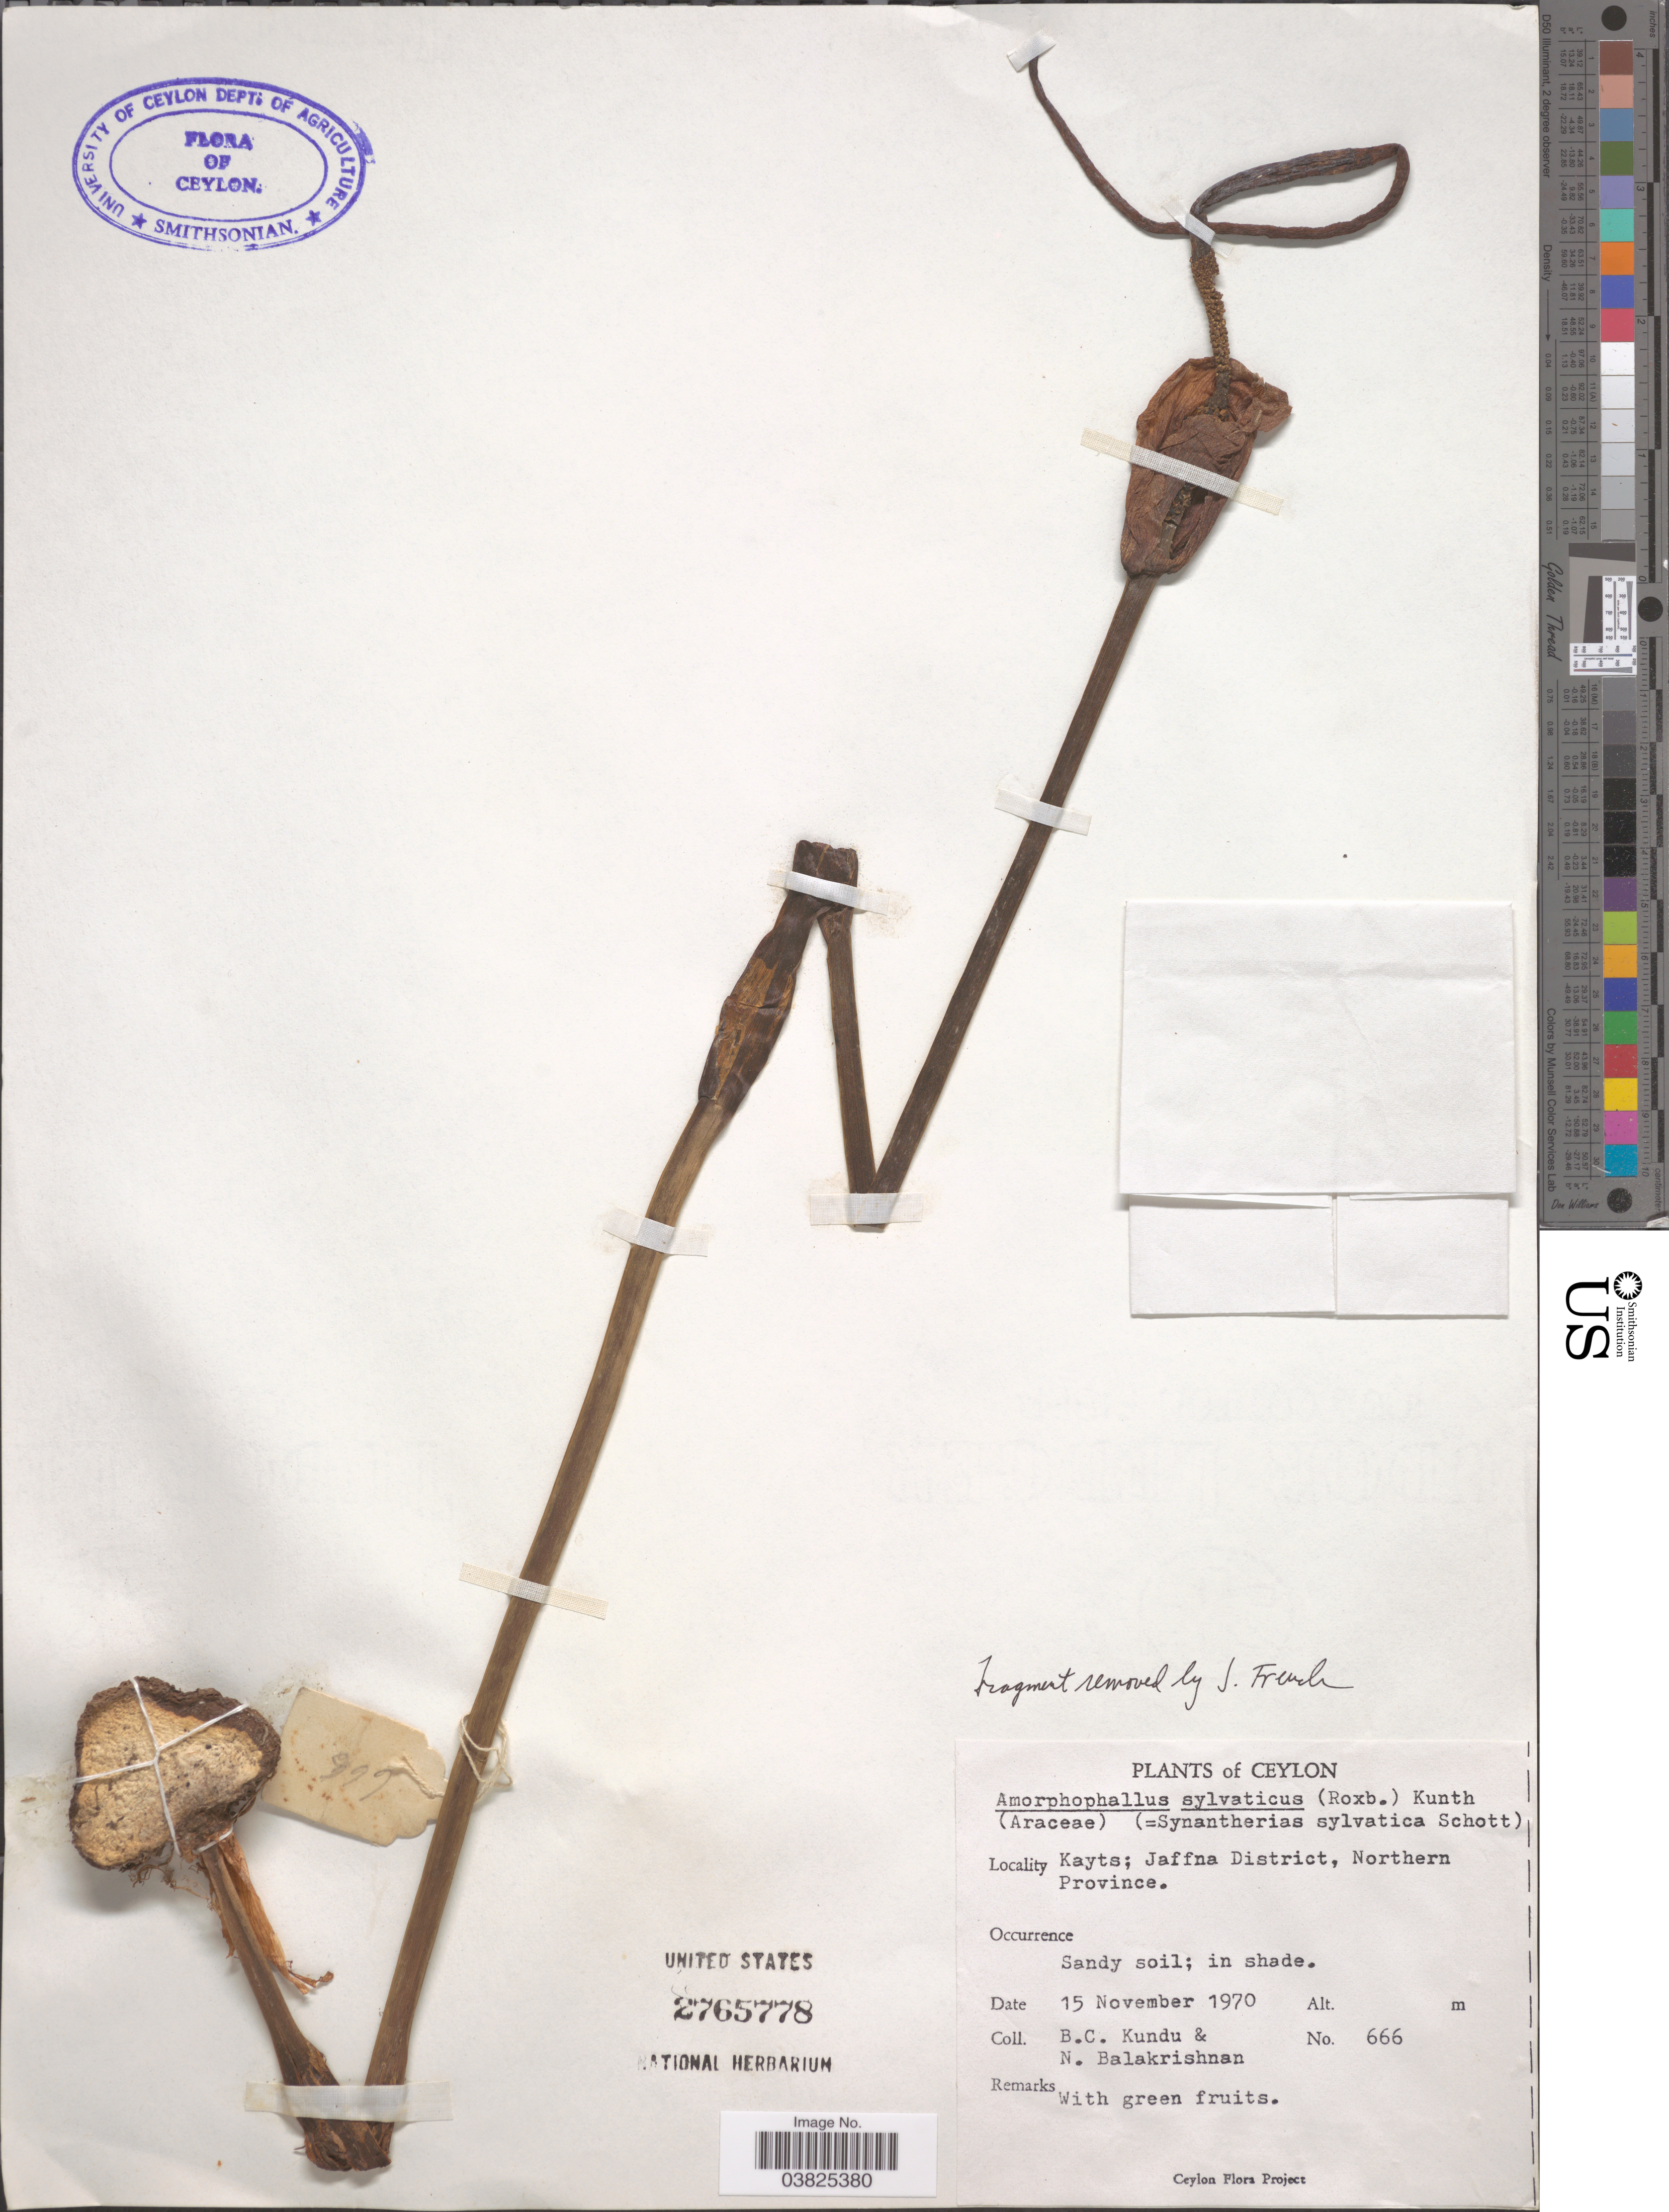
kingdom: Plantae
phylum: Tracheophyta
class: Liliopsida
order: Alismatales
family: Araceae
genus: Amorphophallus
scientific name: Amorphophallus sylvaticus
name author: (Roxb.) Kunth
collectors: B. C. Kundu & N. Balakrishnan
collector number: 666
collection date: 1970-11-15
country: Sri Lanka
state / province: Northern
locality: Ceylon. Kayts; Jaffna District.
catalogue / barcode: US 2765778